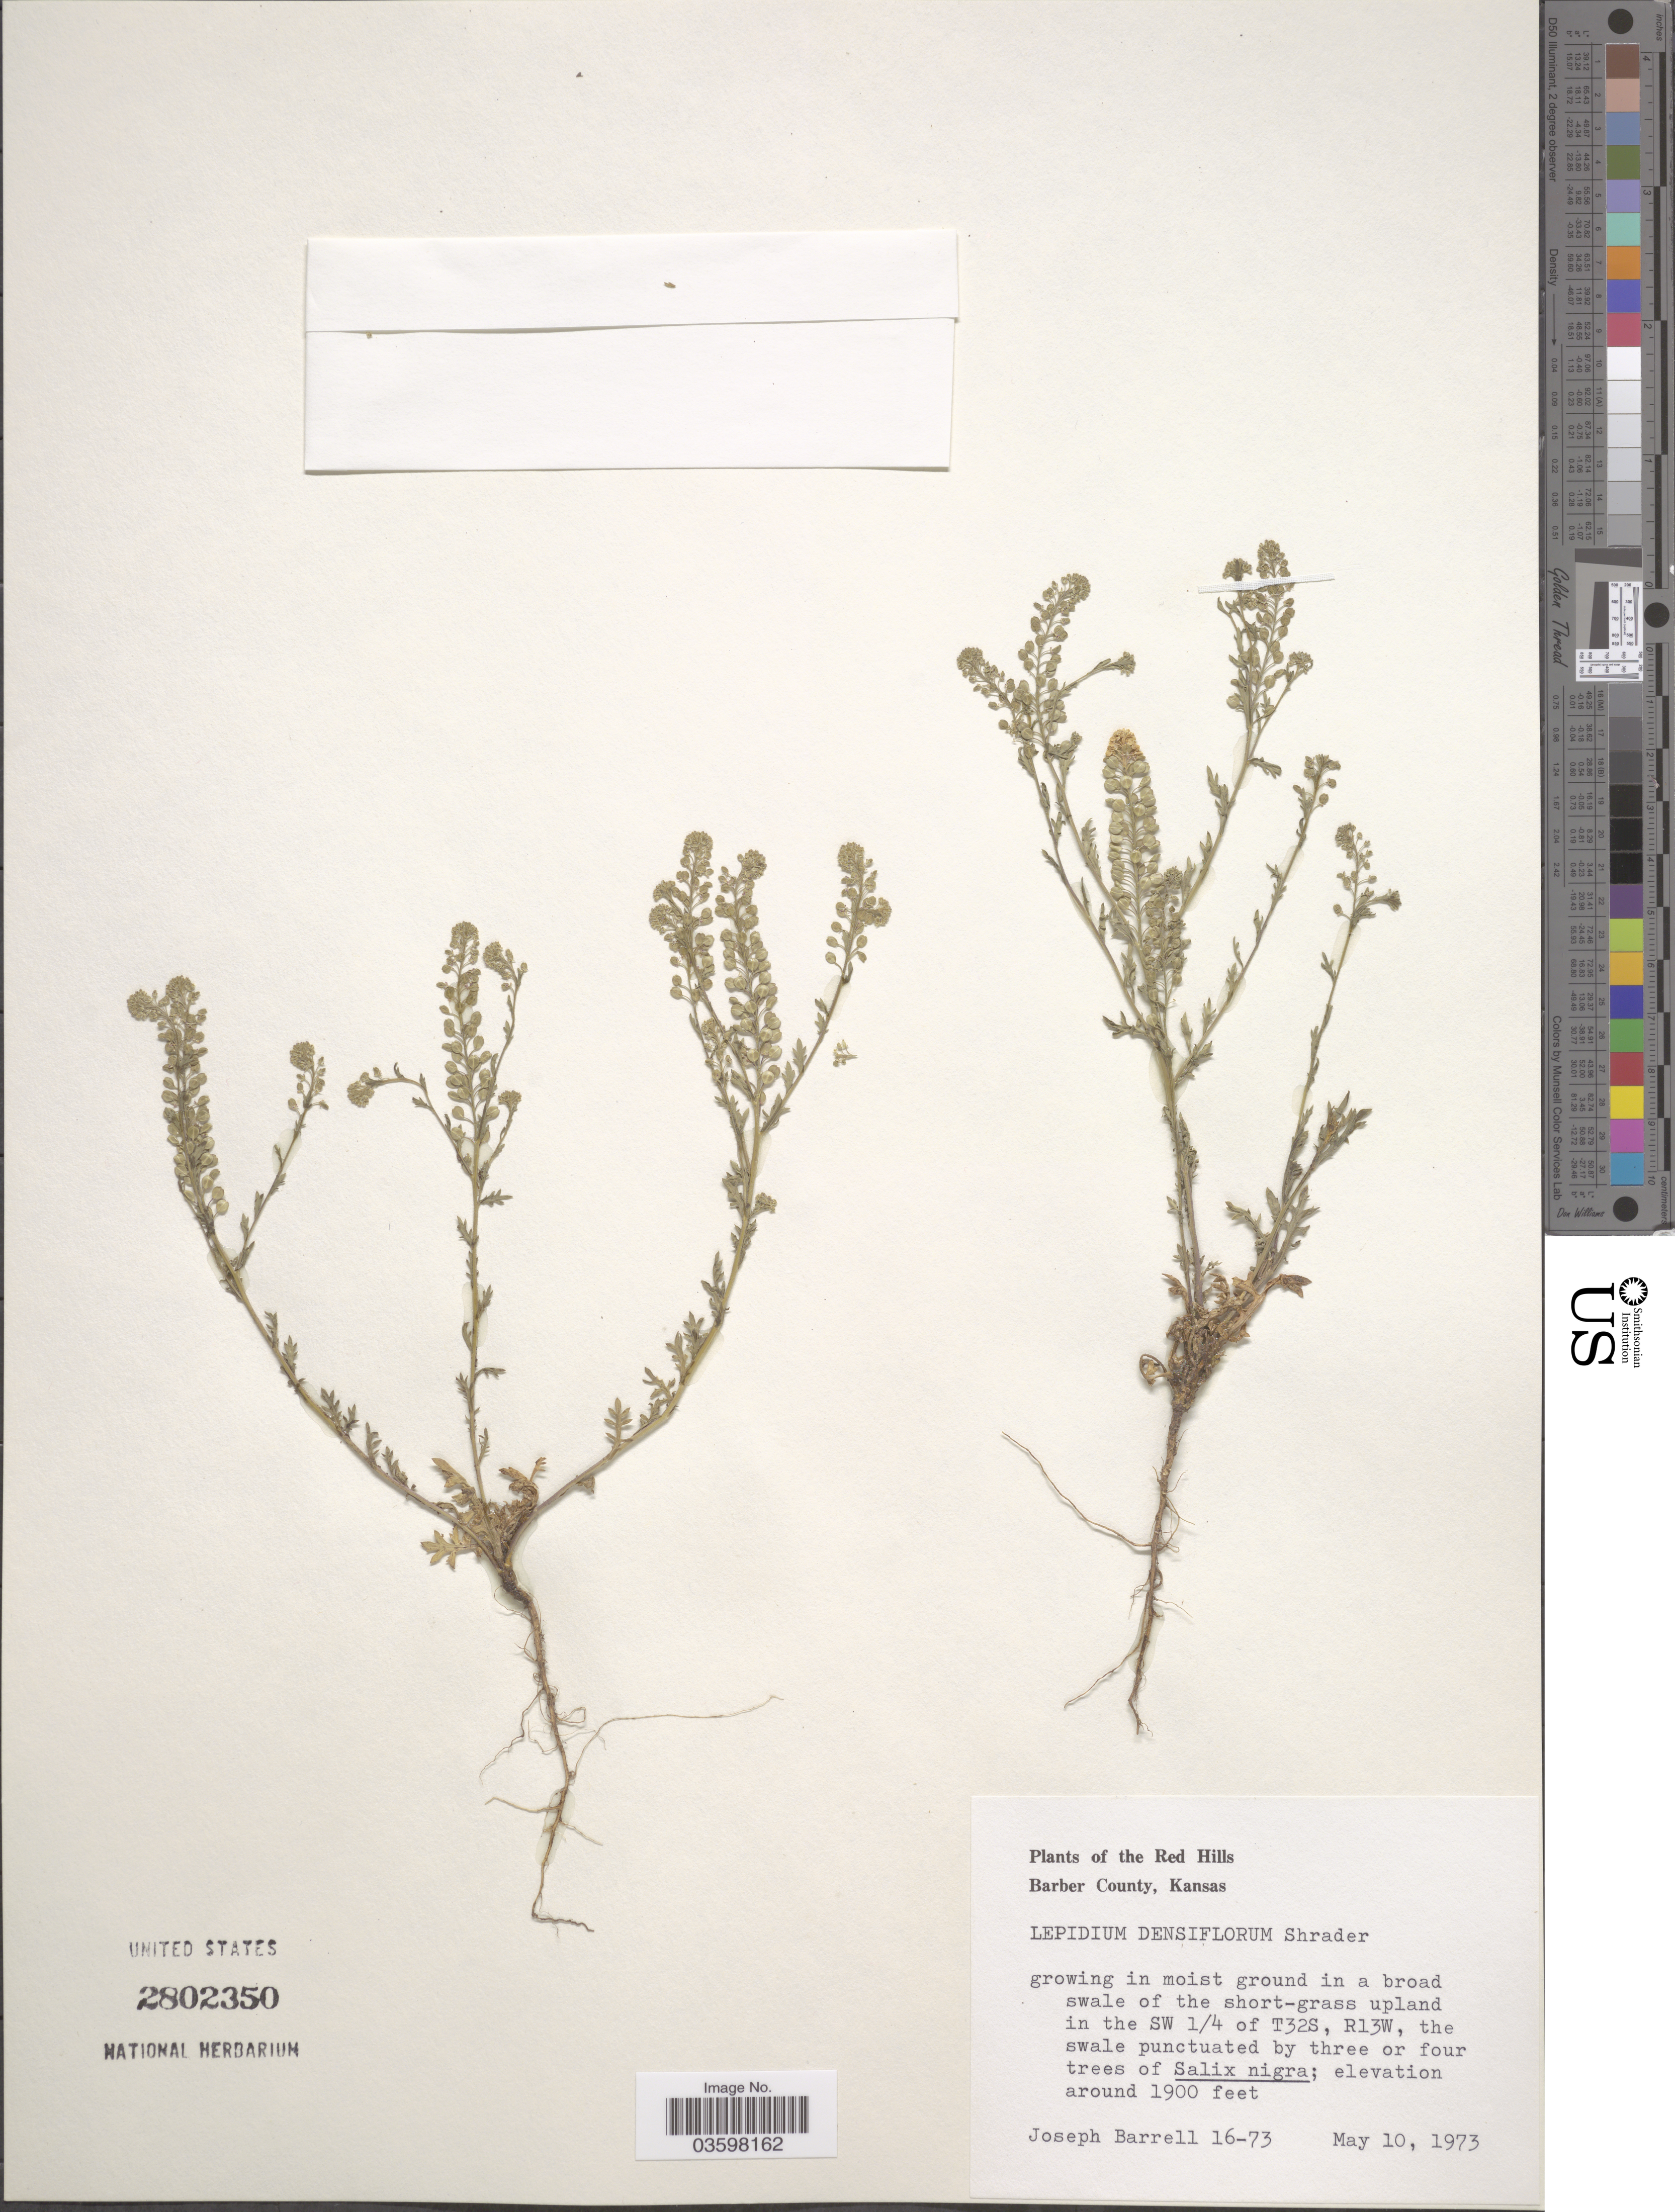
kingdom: Plantae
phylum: Tracheophyta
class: Magnoliopsida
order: Brassicales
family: Brassicaceae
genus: Lepidium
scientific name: Lepidium densiflorum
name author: Schrad.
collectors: J. Barrell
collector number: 16-73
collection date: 1973-05-10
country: United States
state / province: Kansas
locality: The Red Hills. Barber County. Upland in the SW ¼ of T32S, R13W.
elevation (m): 579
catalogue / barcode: US 2802350